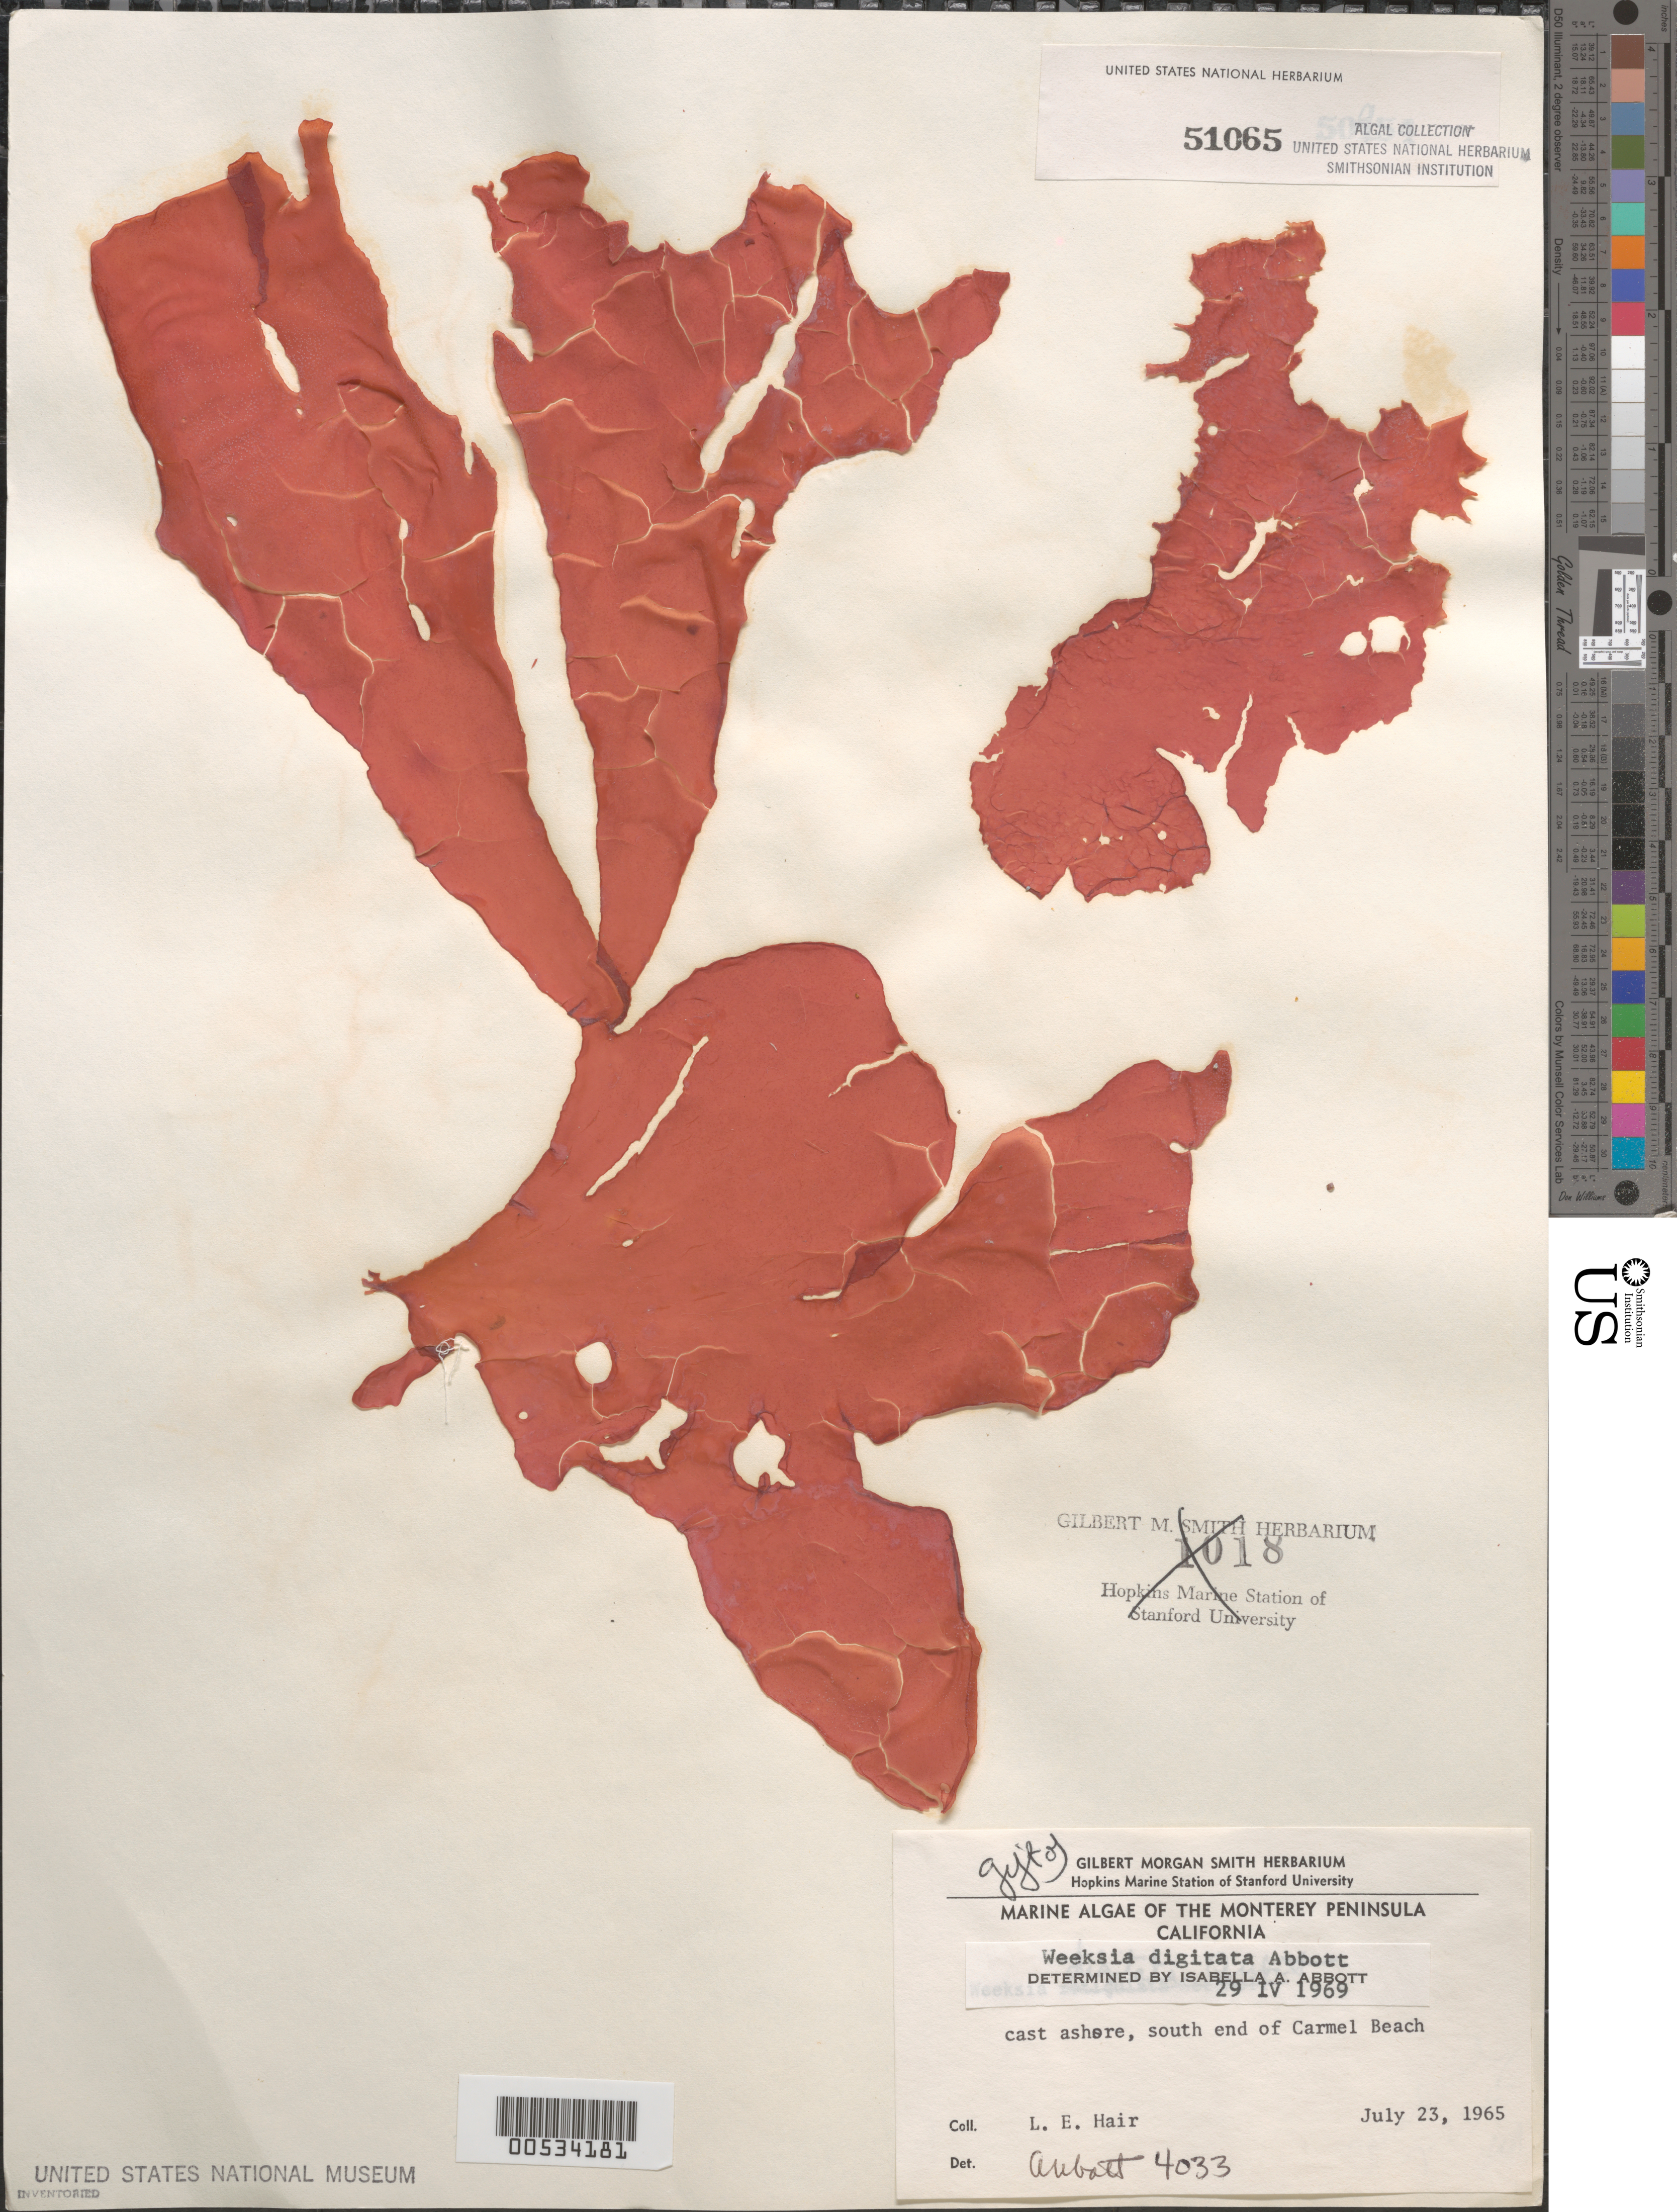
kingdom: Plantae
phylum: Rhodophyta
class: Florideophyceae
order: Gigartinales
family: Dumontiaceae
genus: Weeksia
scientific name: Weeksia digitata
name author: I.A. Abbott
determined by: Abbott, Isabella A.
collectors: L. Hair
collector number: IAA 4033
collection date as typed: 23 Jul 1965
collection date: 1965-07-23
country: United States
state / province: California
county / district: Monterey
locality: Carmel Beach, south end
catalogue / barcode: US 51065